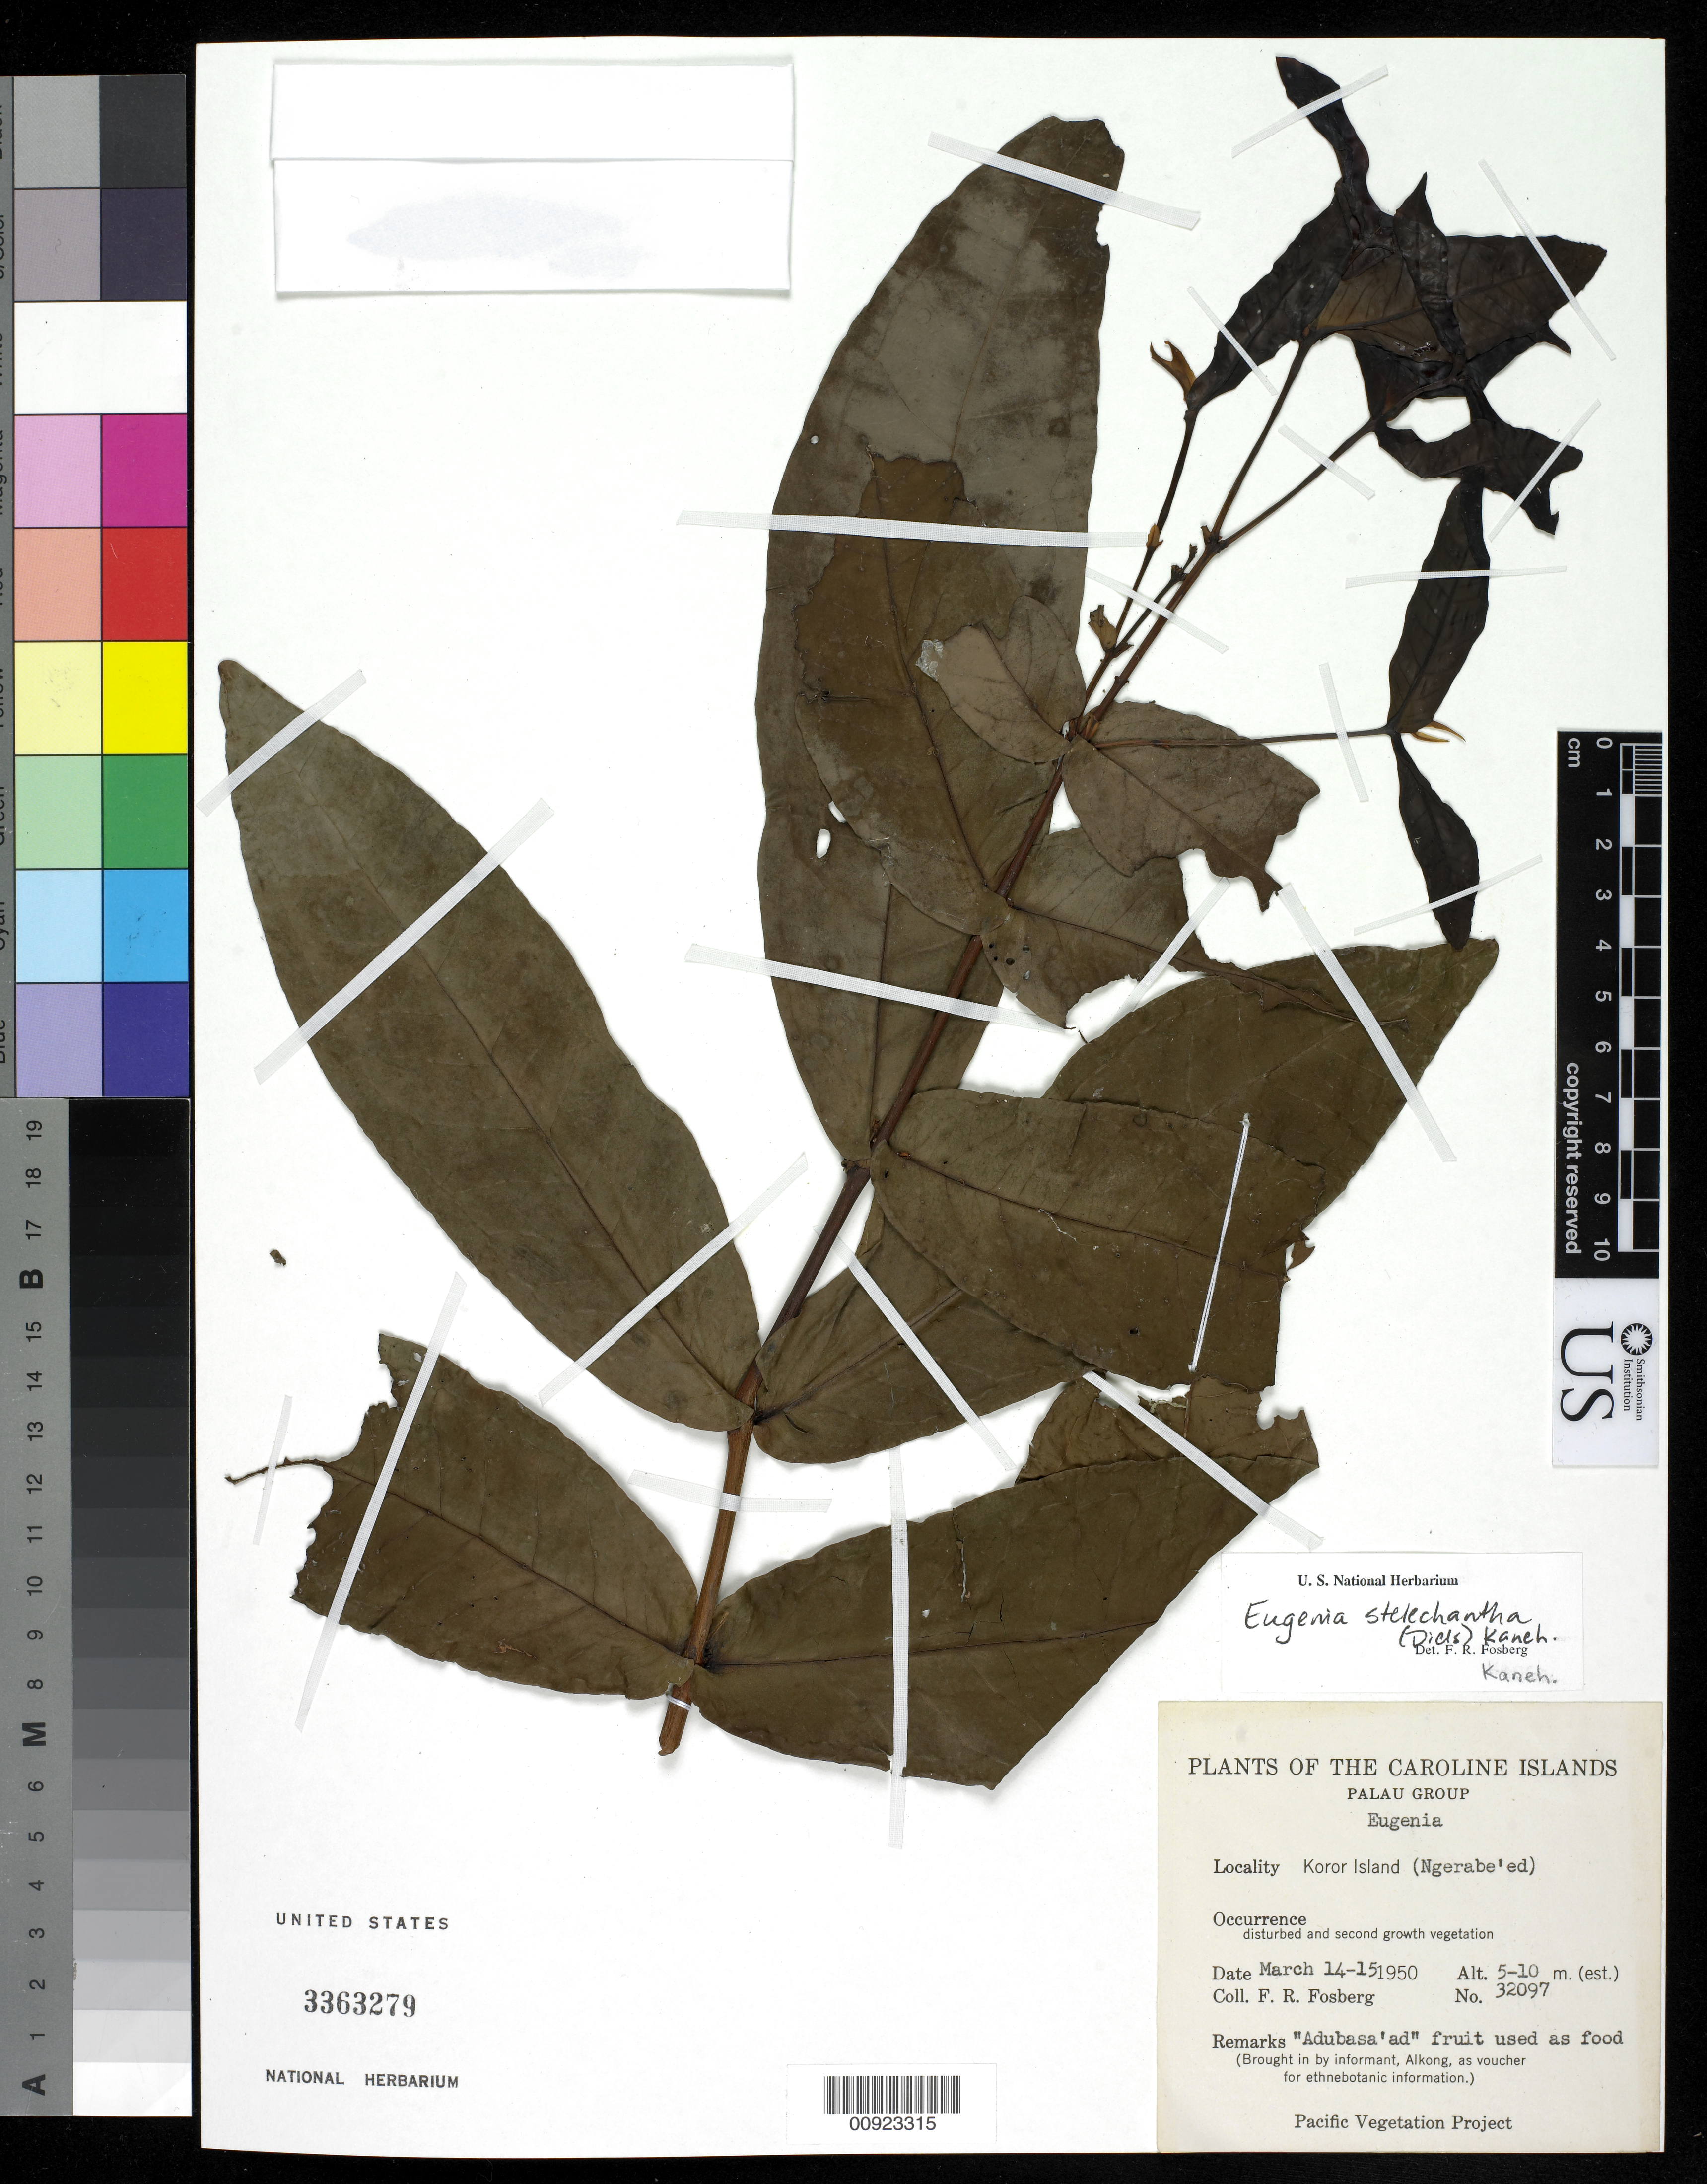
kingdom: Plantae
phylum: Tracheophyta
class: Magnoliopsida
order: Myrtales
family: Myrtaceae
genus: Syzygium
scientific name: Syzygium aqueum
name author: (Burm. f.) Altson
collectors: F. R. Fosberg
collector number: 32097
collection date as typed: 14 Mar 1950 to 15 Mar 1950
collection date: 1950-03-14/1950-03-15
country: Palau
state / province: Koror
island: Oreor (Koror)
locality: Koror Island, Ngerabe'ed.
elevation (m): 5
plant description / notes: Cited by Byng et al., Phytotaxa 427(2): 116. 2019.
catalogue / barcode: US 3363279